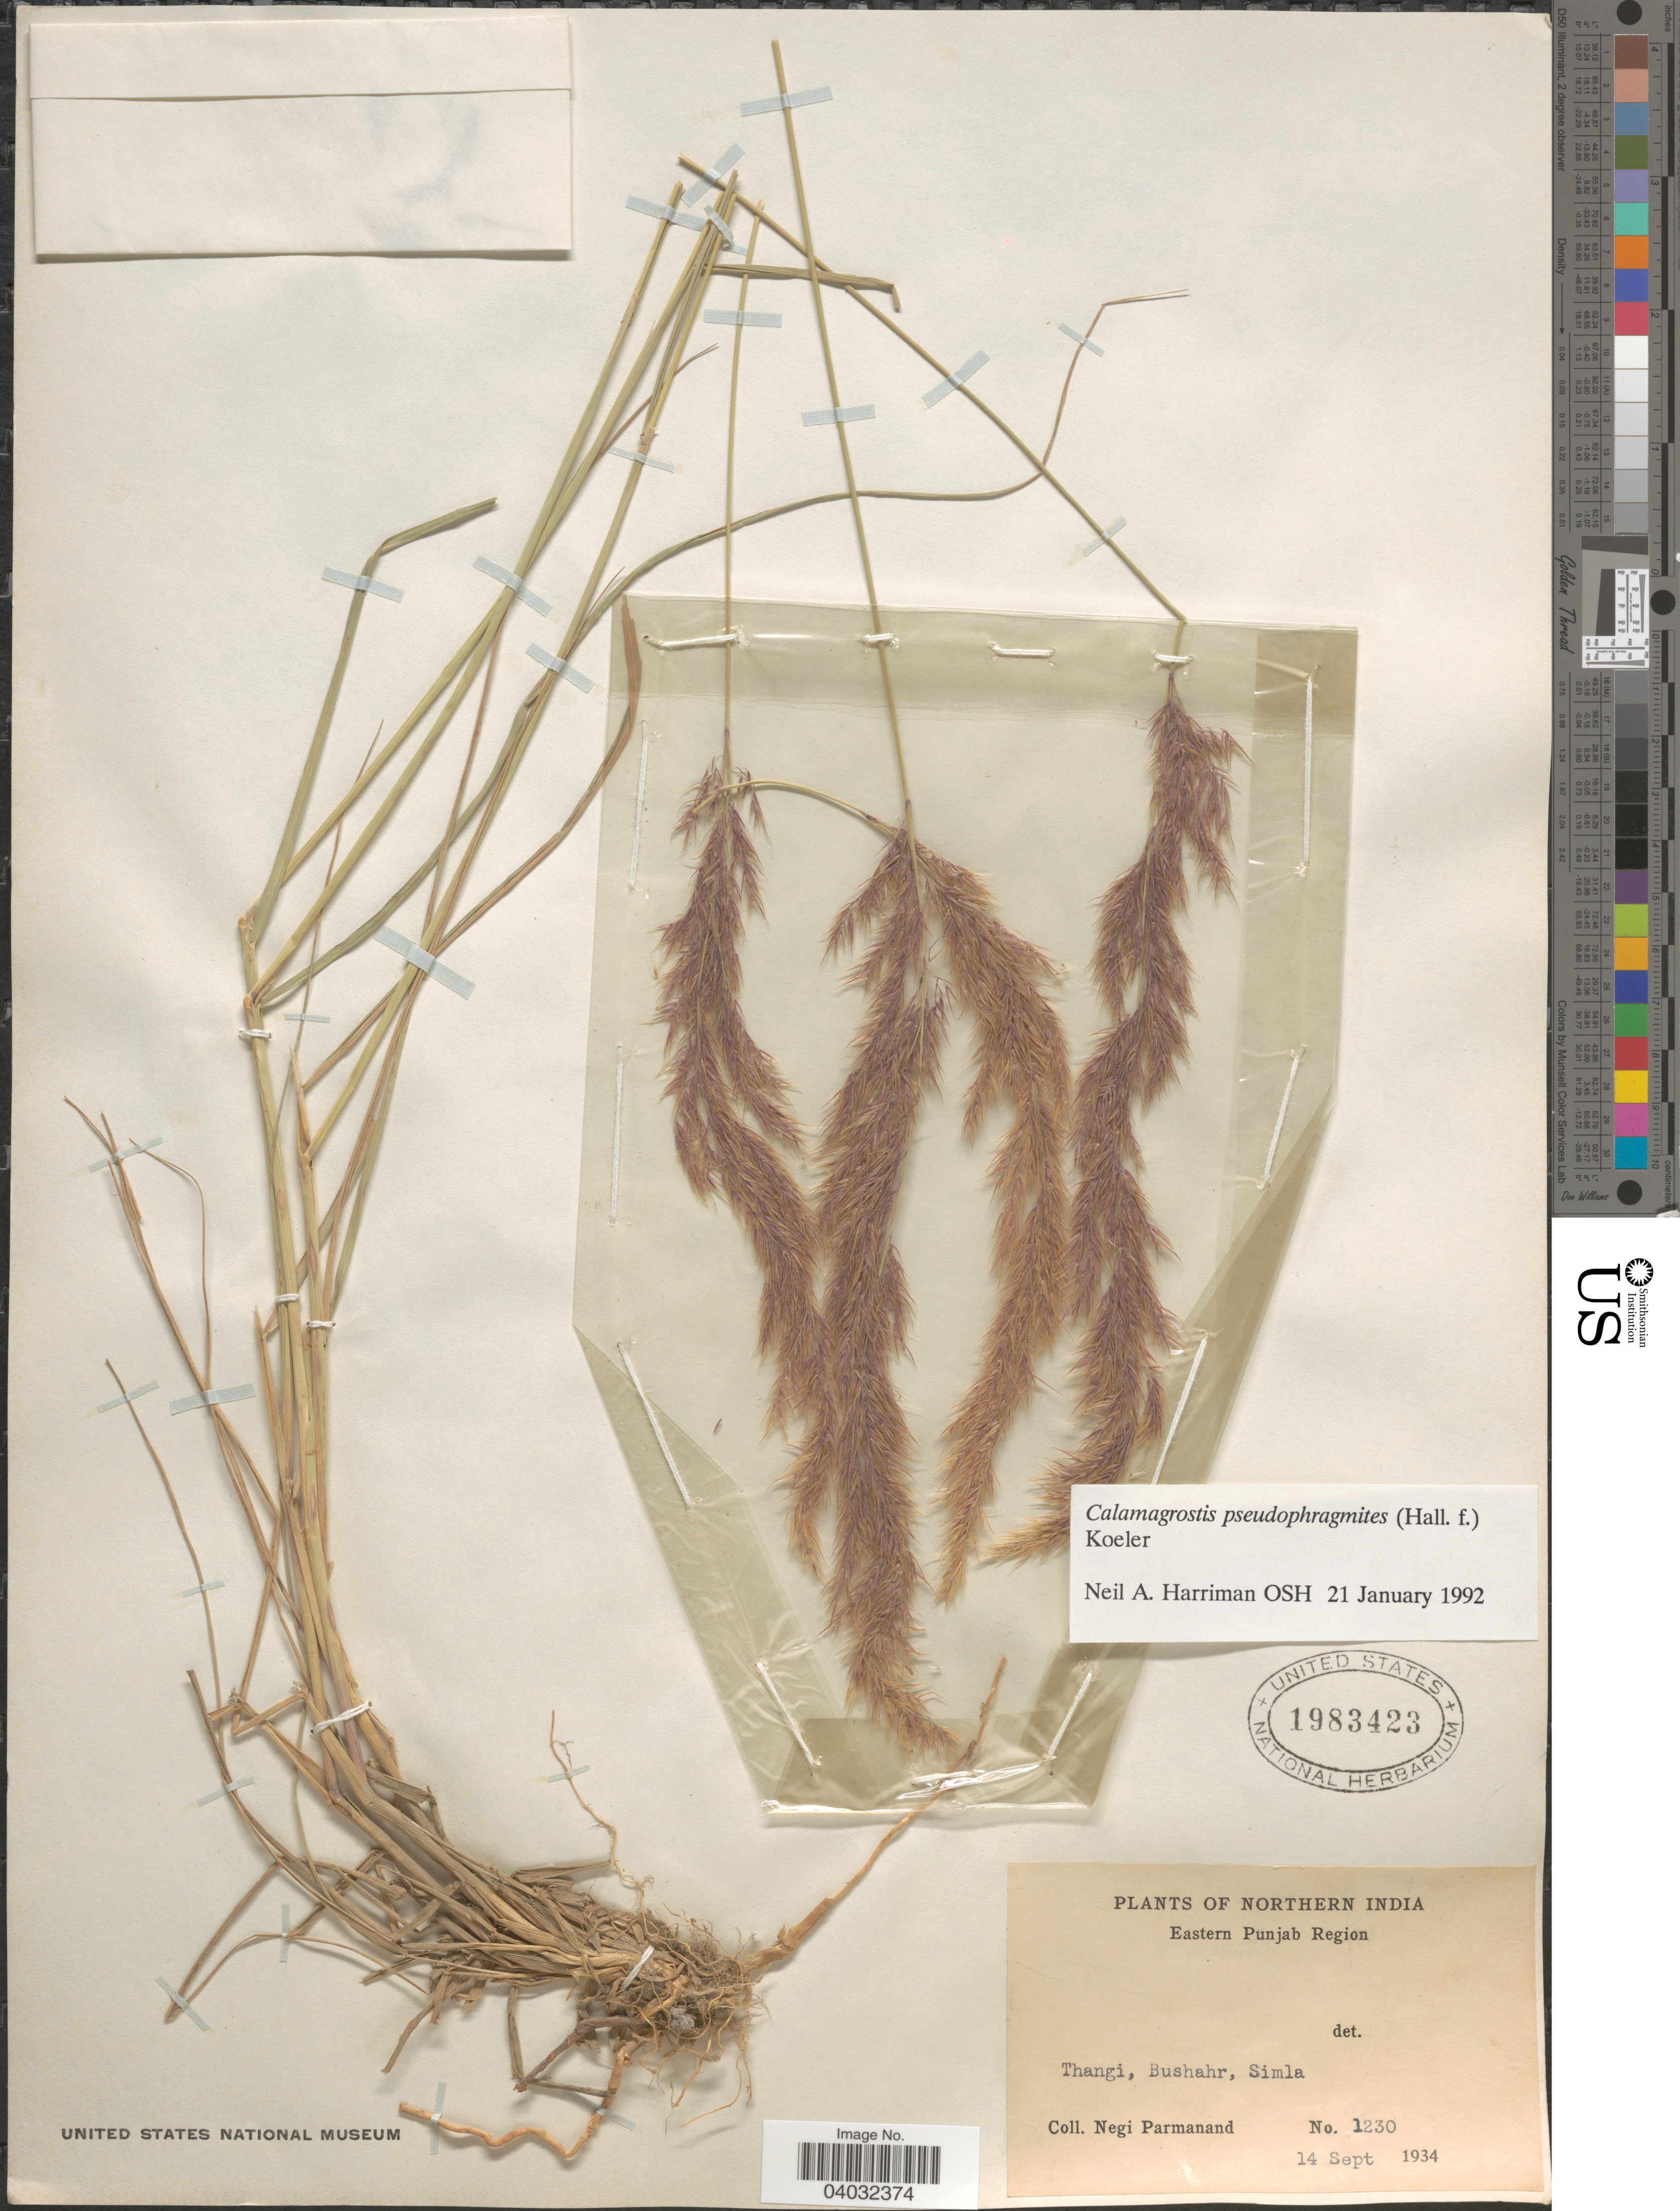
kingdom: Plantae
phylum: Tracheophyta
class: Liliopsida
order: Poales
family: Poaceae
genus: Calamagrostis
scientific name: Calamagrostis pseudophragmites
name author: (Haller f.) Koeler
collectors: N. Parmanand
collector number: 1230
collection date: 1934-09-14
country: India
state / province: Himachal Pradesh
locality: Northern India. Eastern Punjab Region. Thangi, Bushahr, Simla.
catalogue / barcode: US 1983423